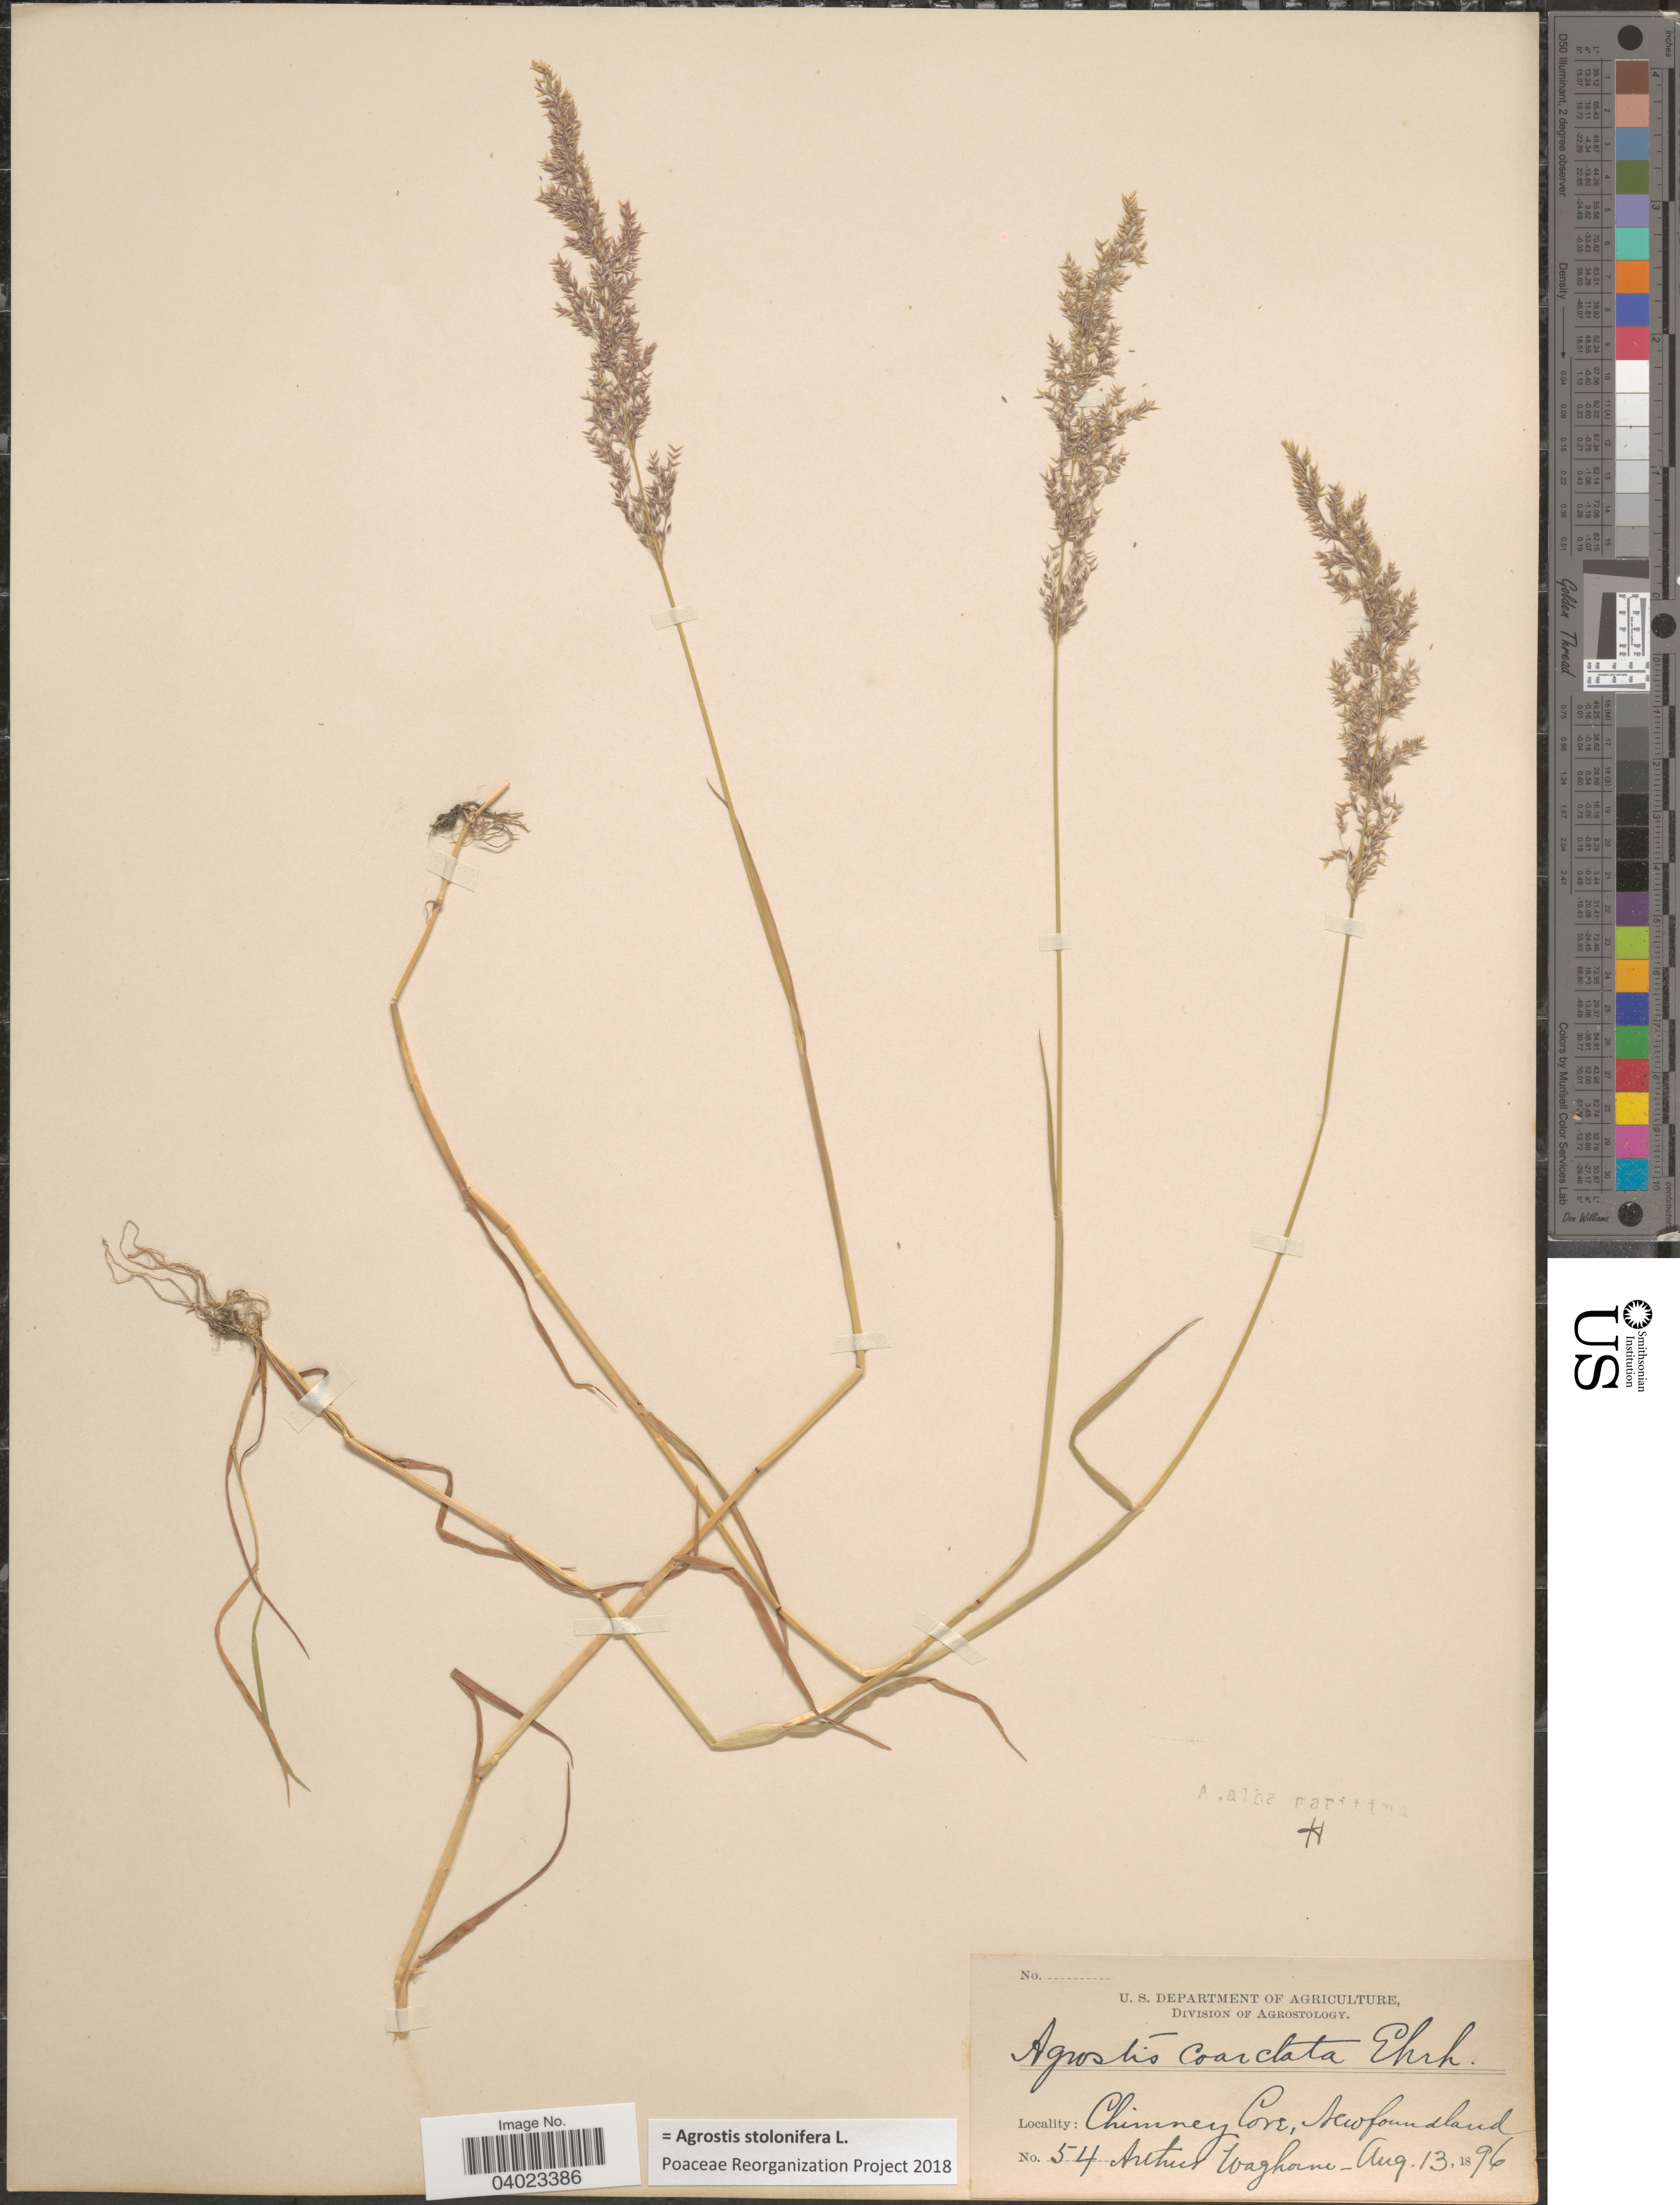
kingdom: Plantae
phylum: Tracheophyta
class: Liliopsida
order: Poales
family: Poaceae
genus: Agrostis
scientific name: Agrostis stolonifera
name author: L.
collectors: A. Waghorne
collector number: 54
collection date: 1896-08-13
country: Canada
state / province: Newfoundland and Labrador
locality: Chimney Cove.